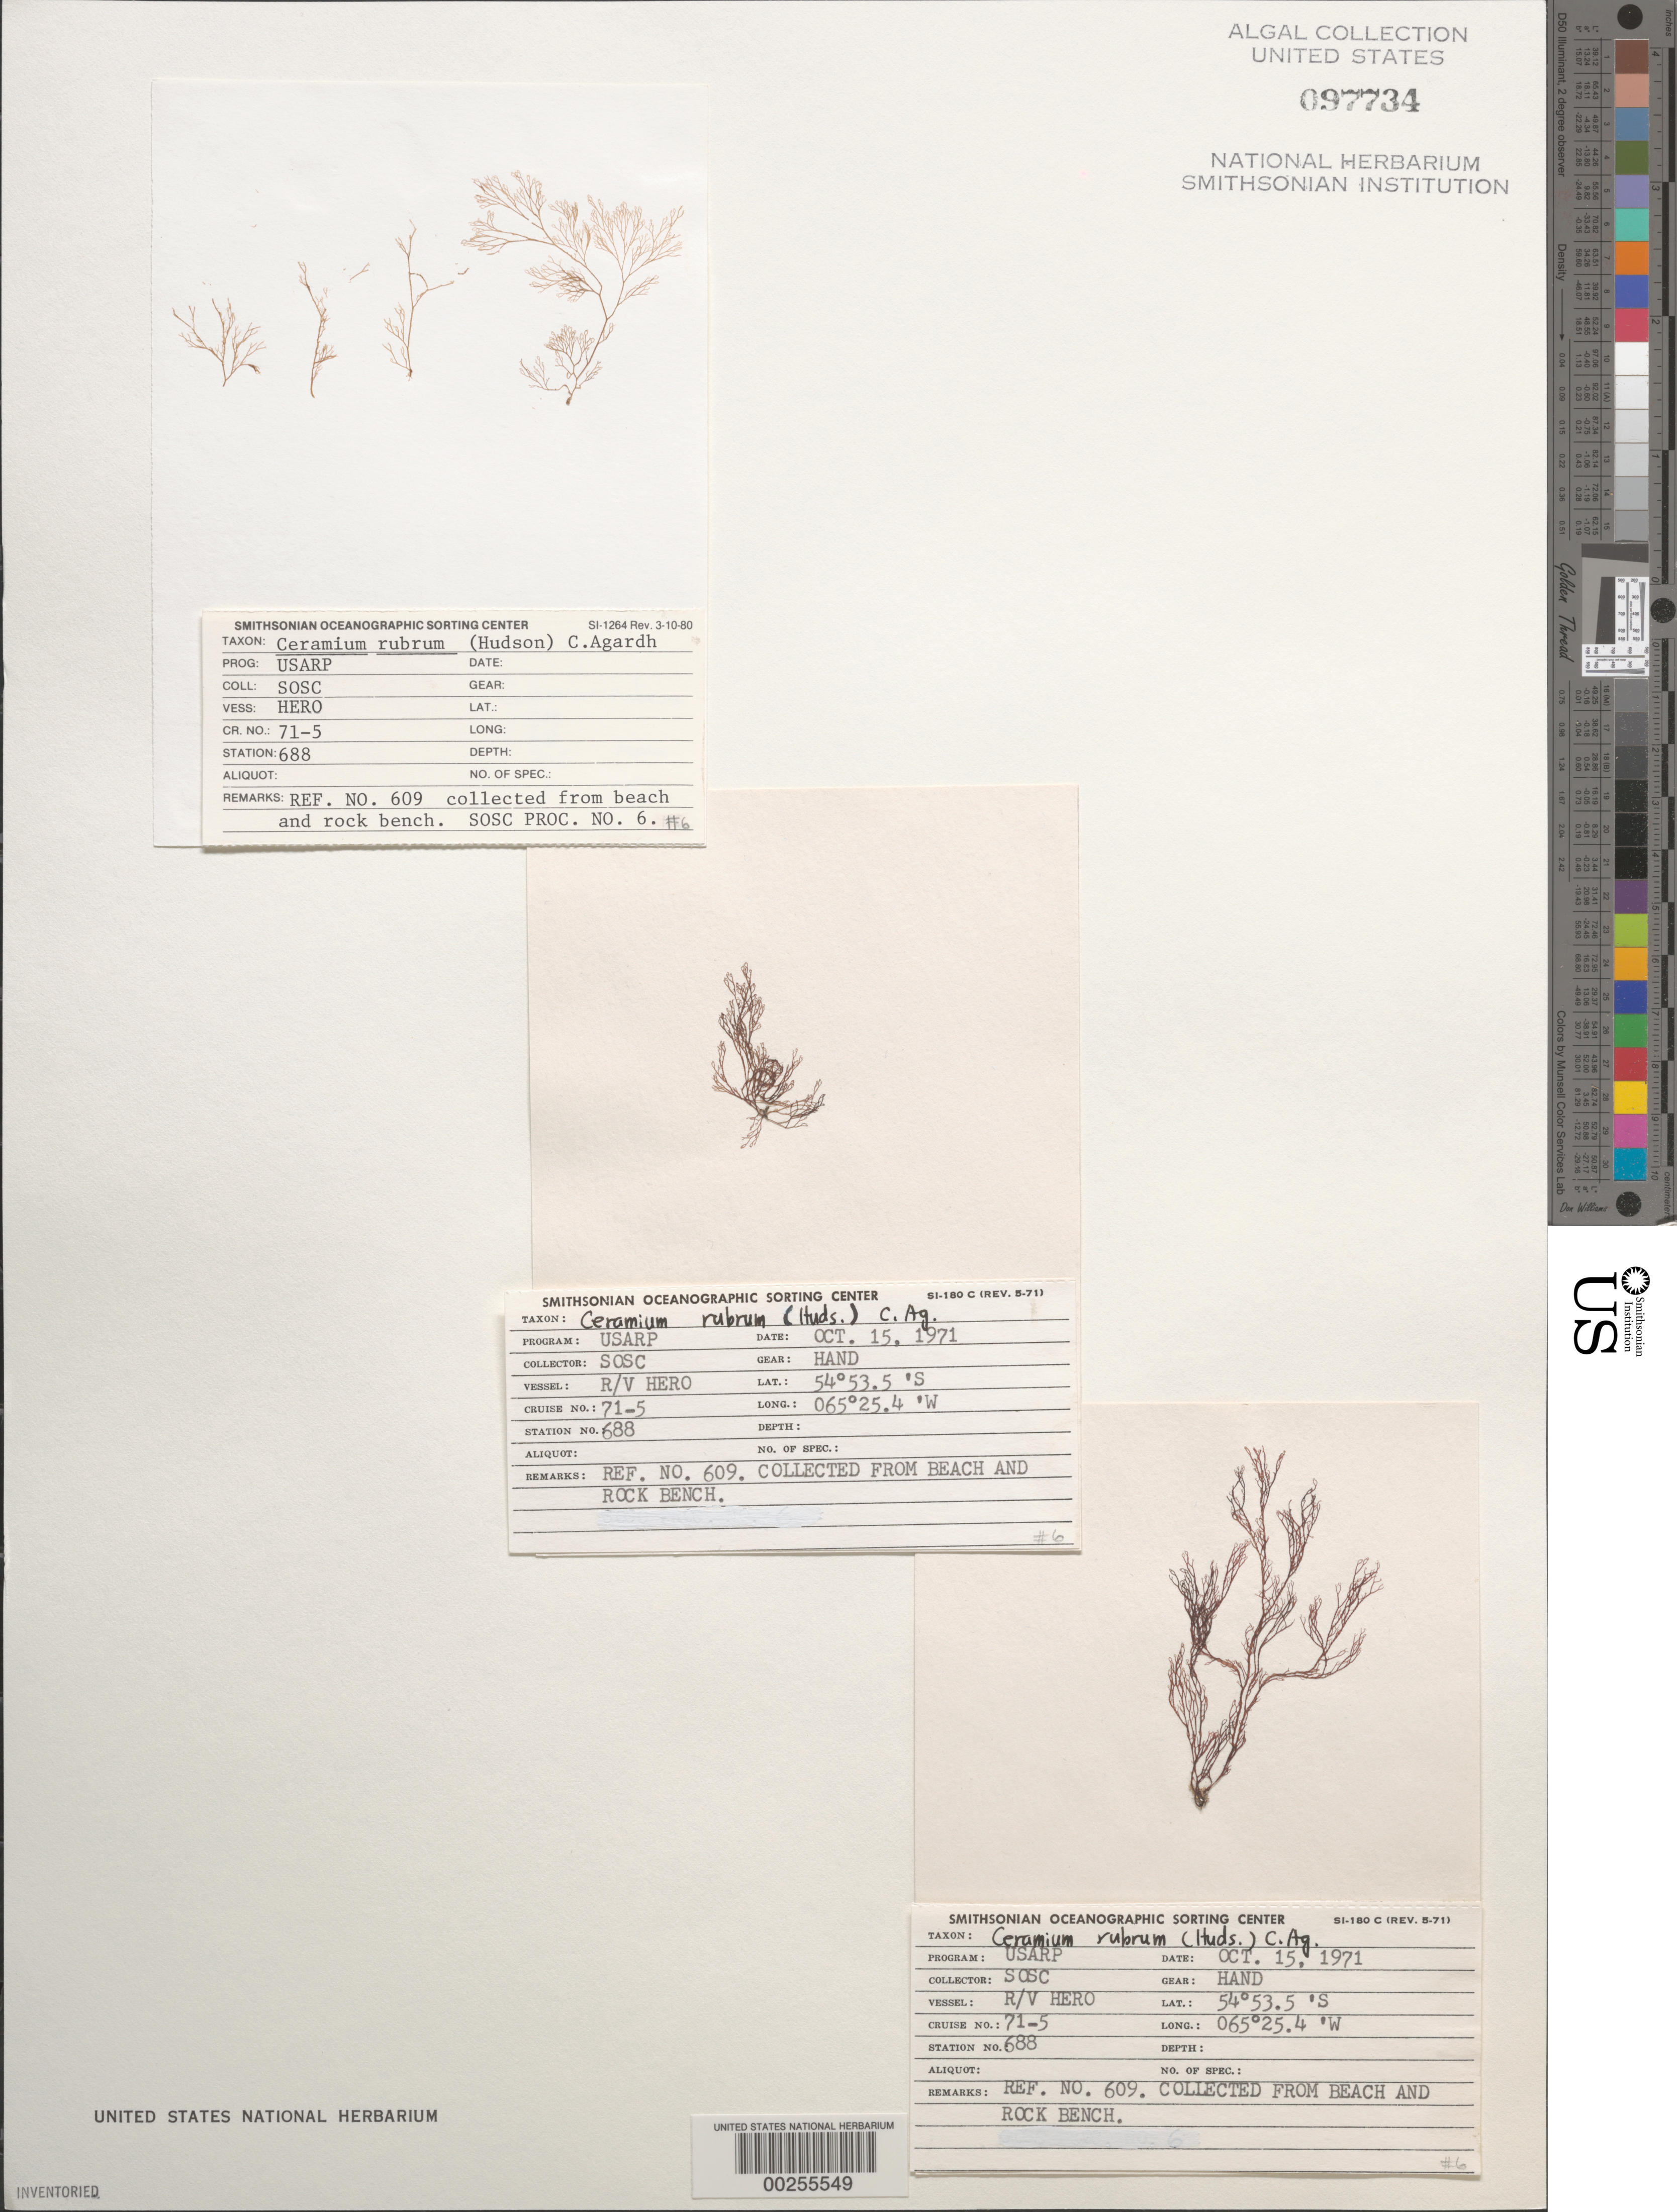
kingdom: Plantae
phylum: Rhodophyta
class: Florideophyceae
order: Ceramiales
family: Ceramiaceae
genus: Ceramium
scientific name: Ceramium rubrum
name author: C. Agardh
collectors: SOSC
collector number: Station 688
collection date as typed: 15 Oct 1971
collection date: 1971-10-15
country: Argentina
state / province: Tierra del Fuego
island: Isla de los Estados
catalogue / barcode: US 97734